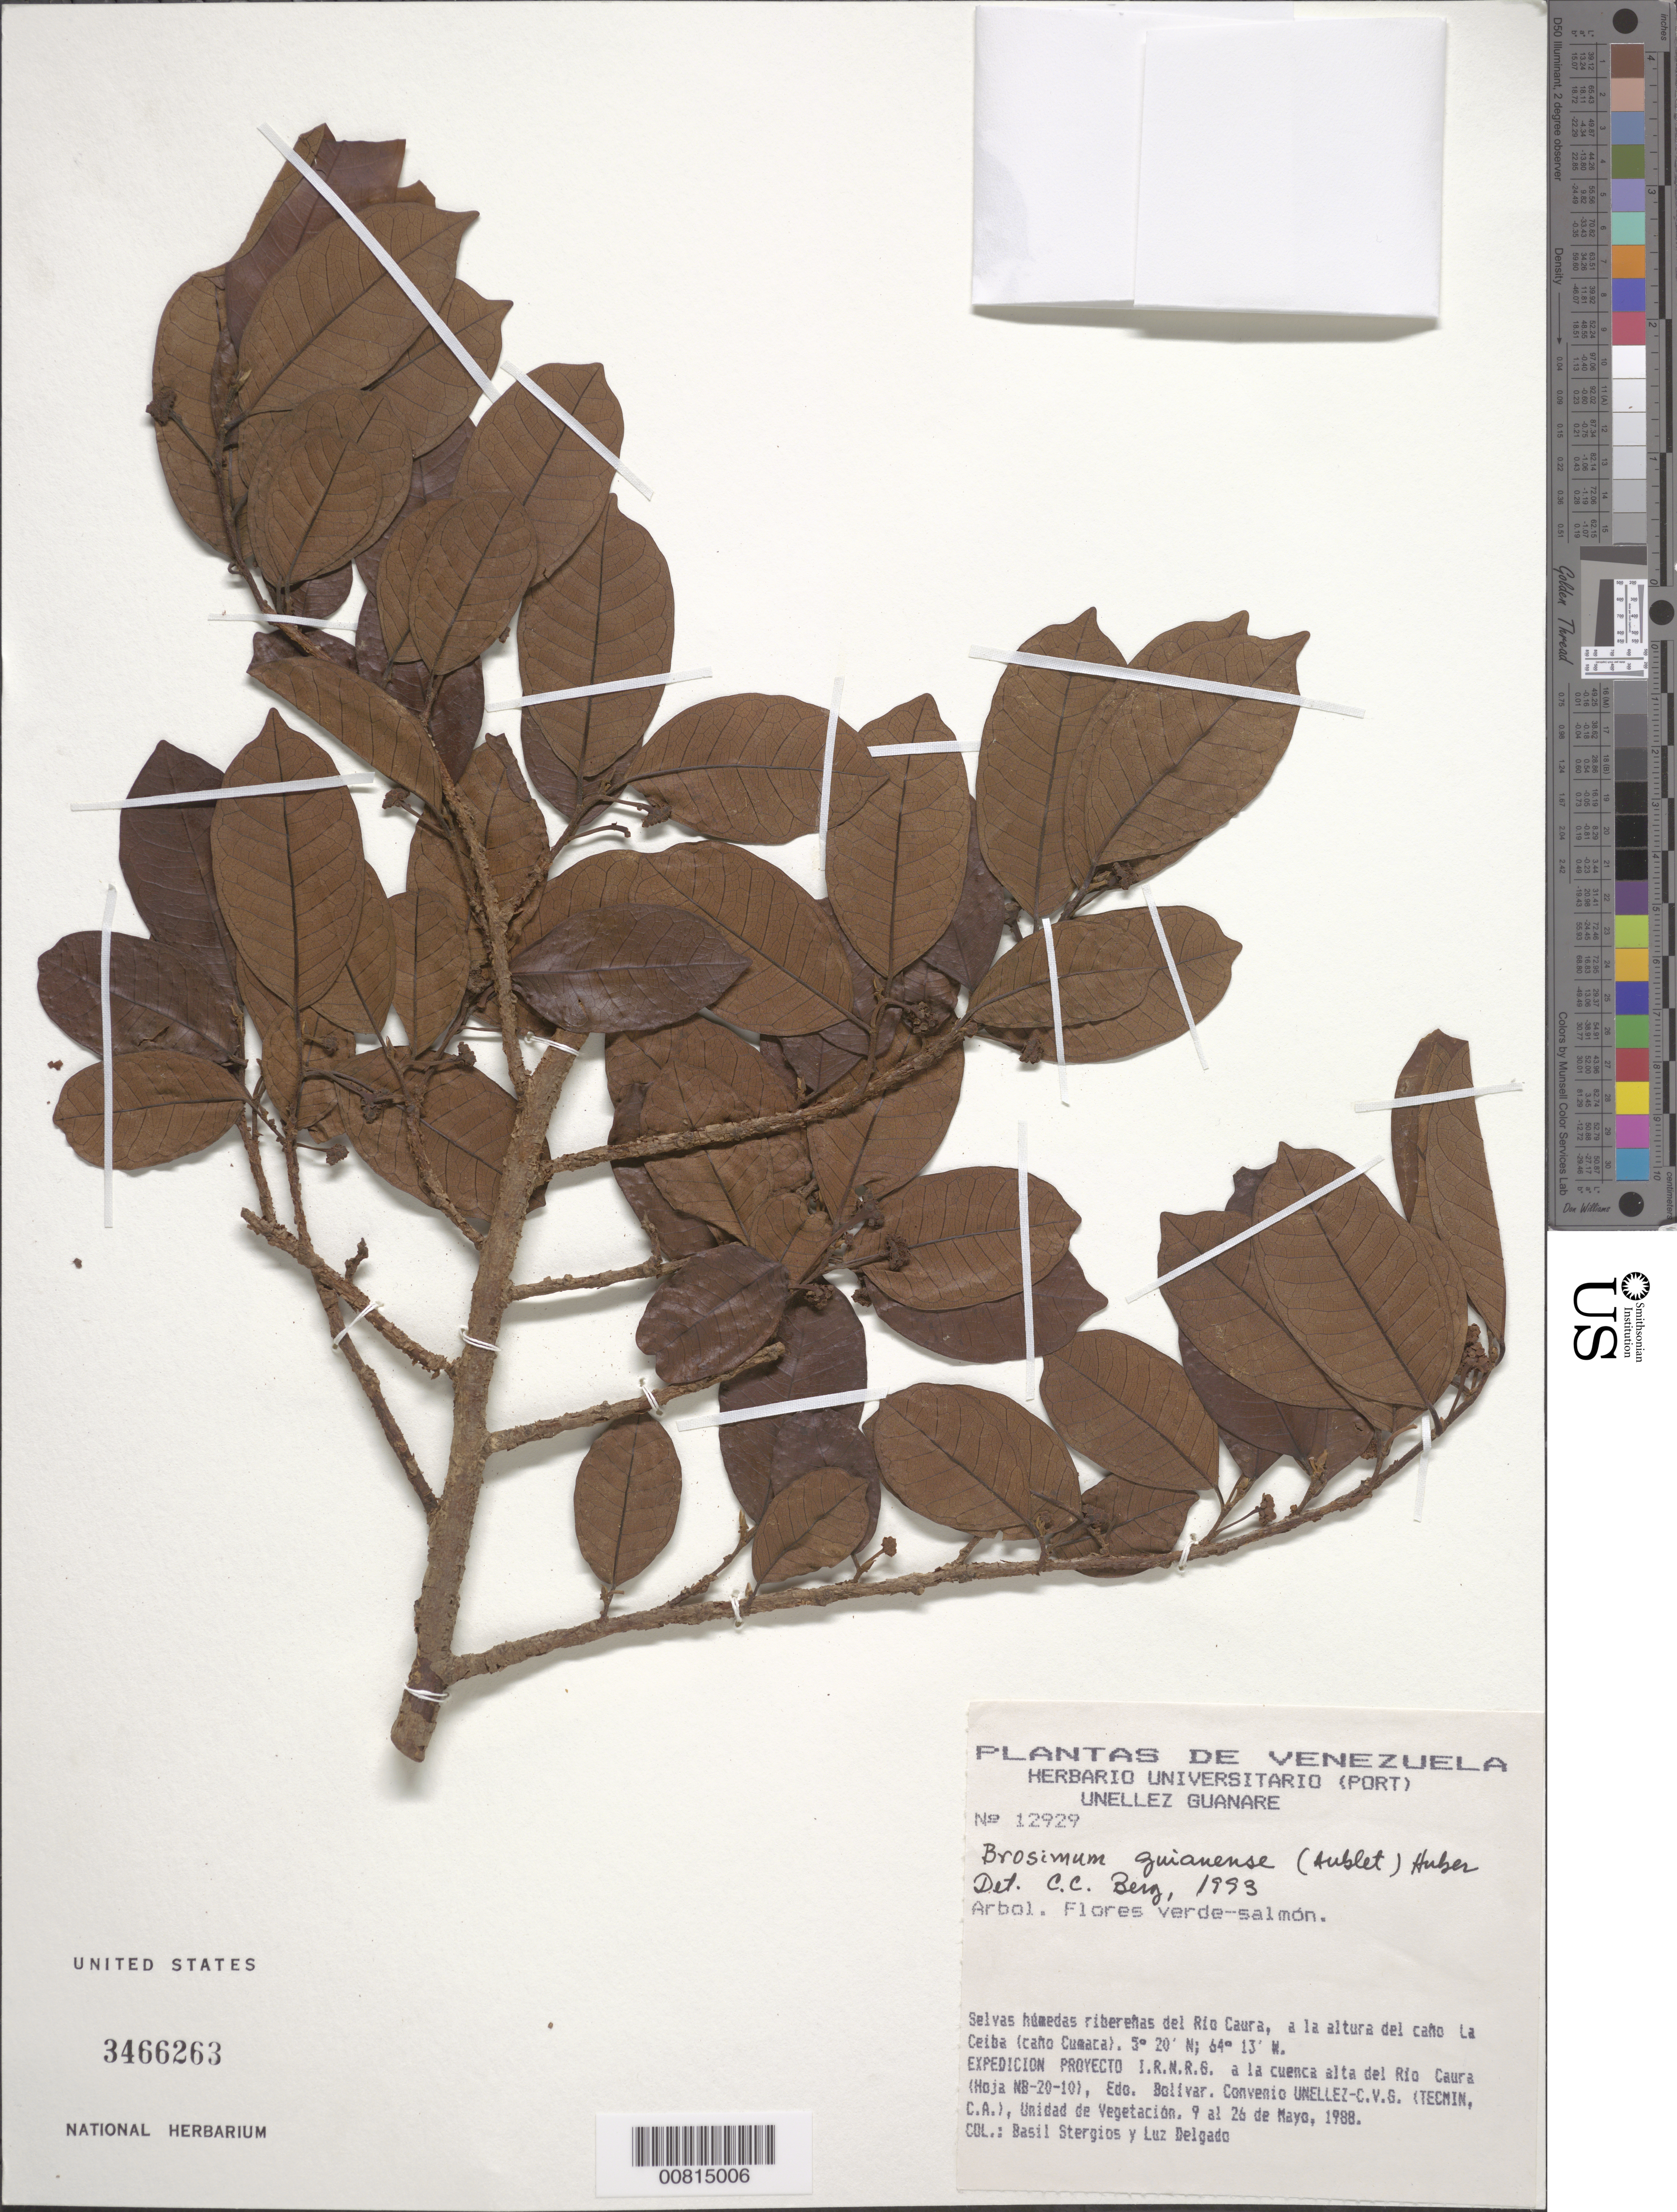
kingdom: Plantae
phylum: Tracheophyta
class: Magnoliopsida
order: Rosales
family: Moraceae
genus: Brosimum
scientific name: Brosimum guianense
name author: (Aubl.) Huber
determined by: Berg, C. C.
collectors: B. G. Stergios & L. Delgado V.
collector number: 12929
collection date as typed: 9-May-88 to 26-May-88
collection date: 1988-05-09/1988-05-26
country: Venezuela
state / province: Bolívar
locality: Río Caura, Caño La Ceiba (Caño Cumaca)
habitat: Selvas húmedas ribereñas del río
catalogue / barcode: US 3466263